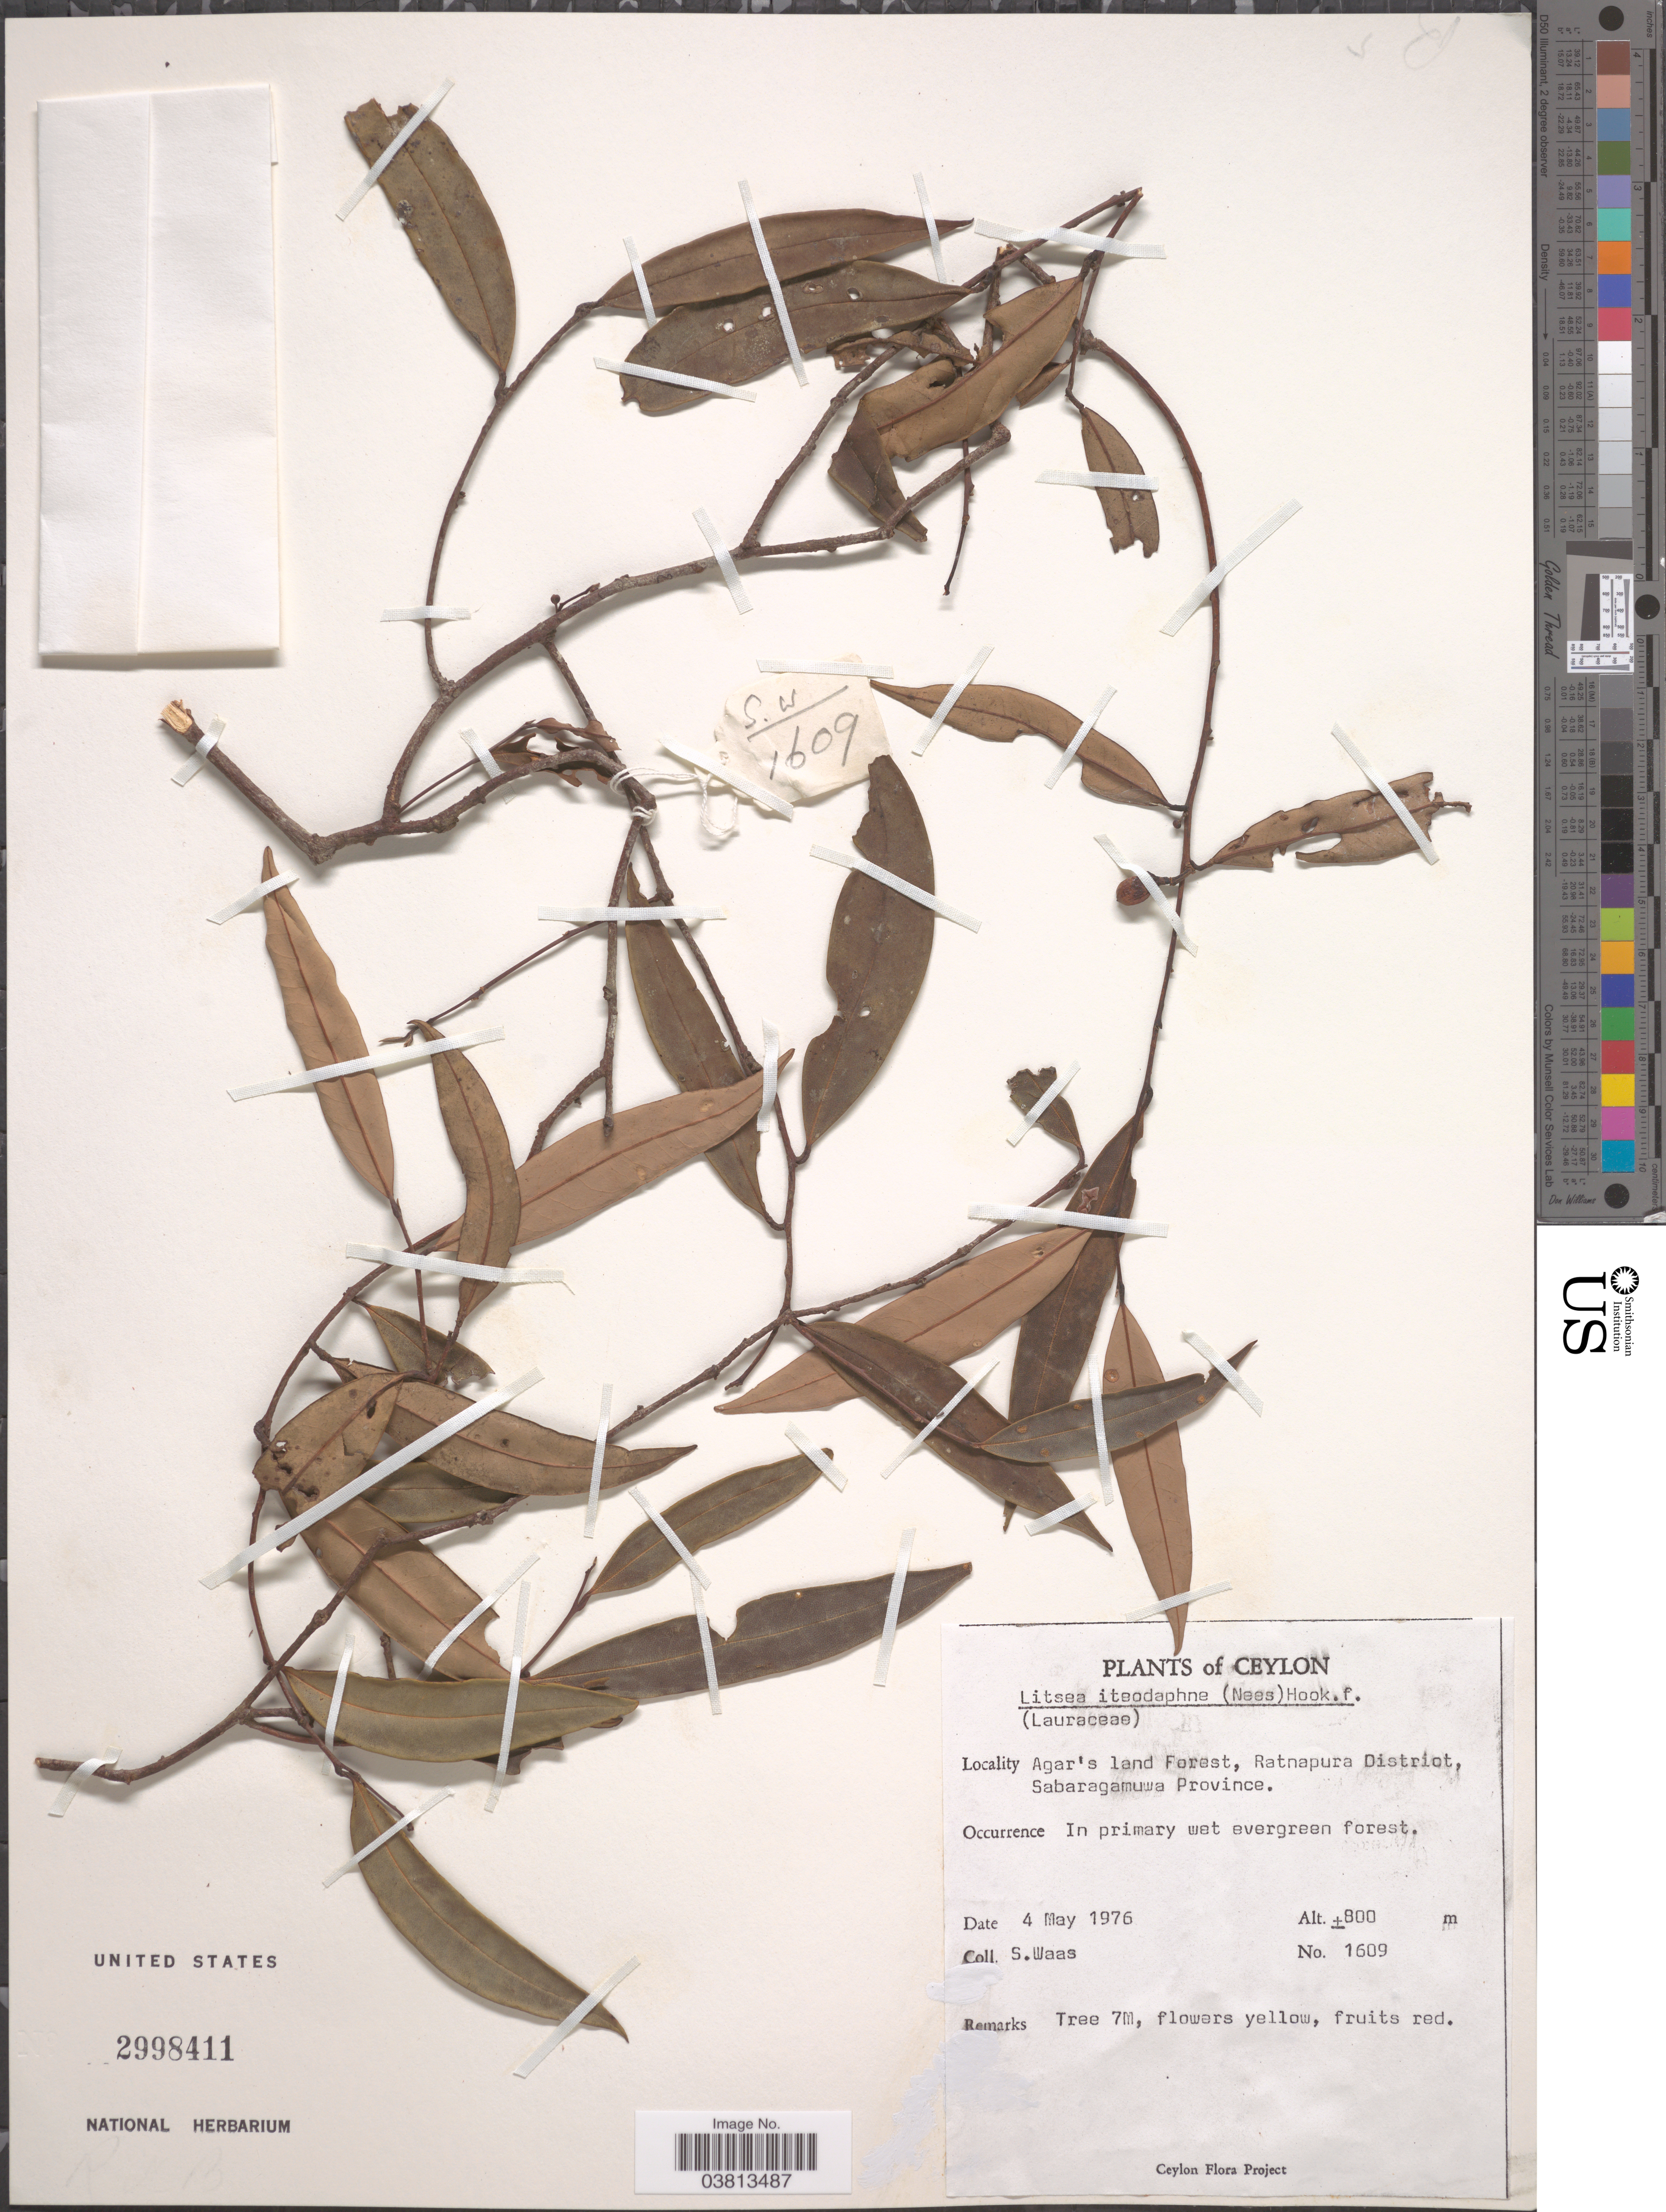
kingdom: Plantae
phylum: Tracheophyta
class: Magnoliopsida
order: Laurales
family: Lauraceae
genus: Litsea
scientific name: Litsea iteodaphne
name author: Hook. f.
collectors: S. Waas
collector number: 1609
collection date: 1976-05-04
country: Sri Lanka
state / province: Sabaragamuwa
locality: Ceylon. Agar's land Forest, Ratnapura District. In primary wet evergreen forest.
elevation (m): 800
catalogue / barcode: US 2998411